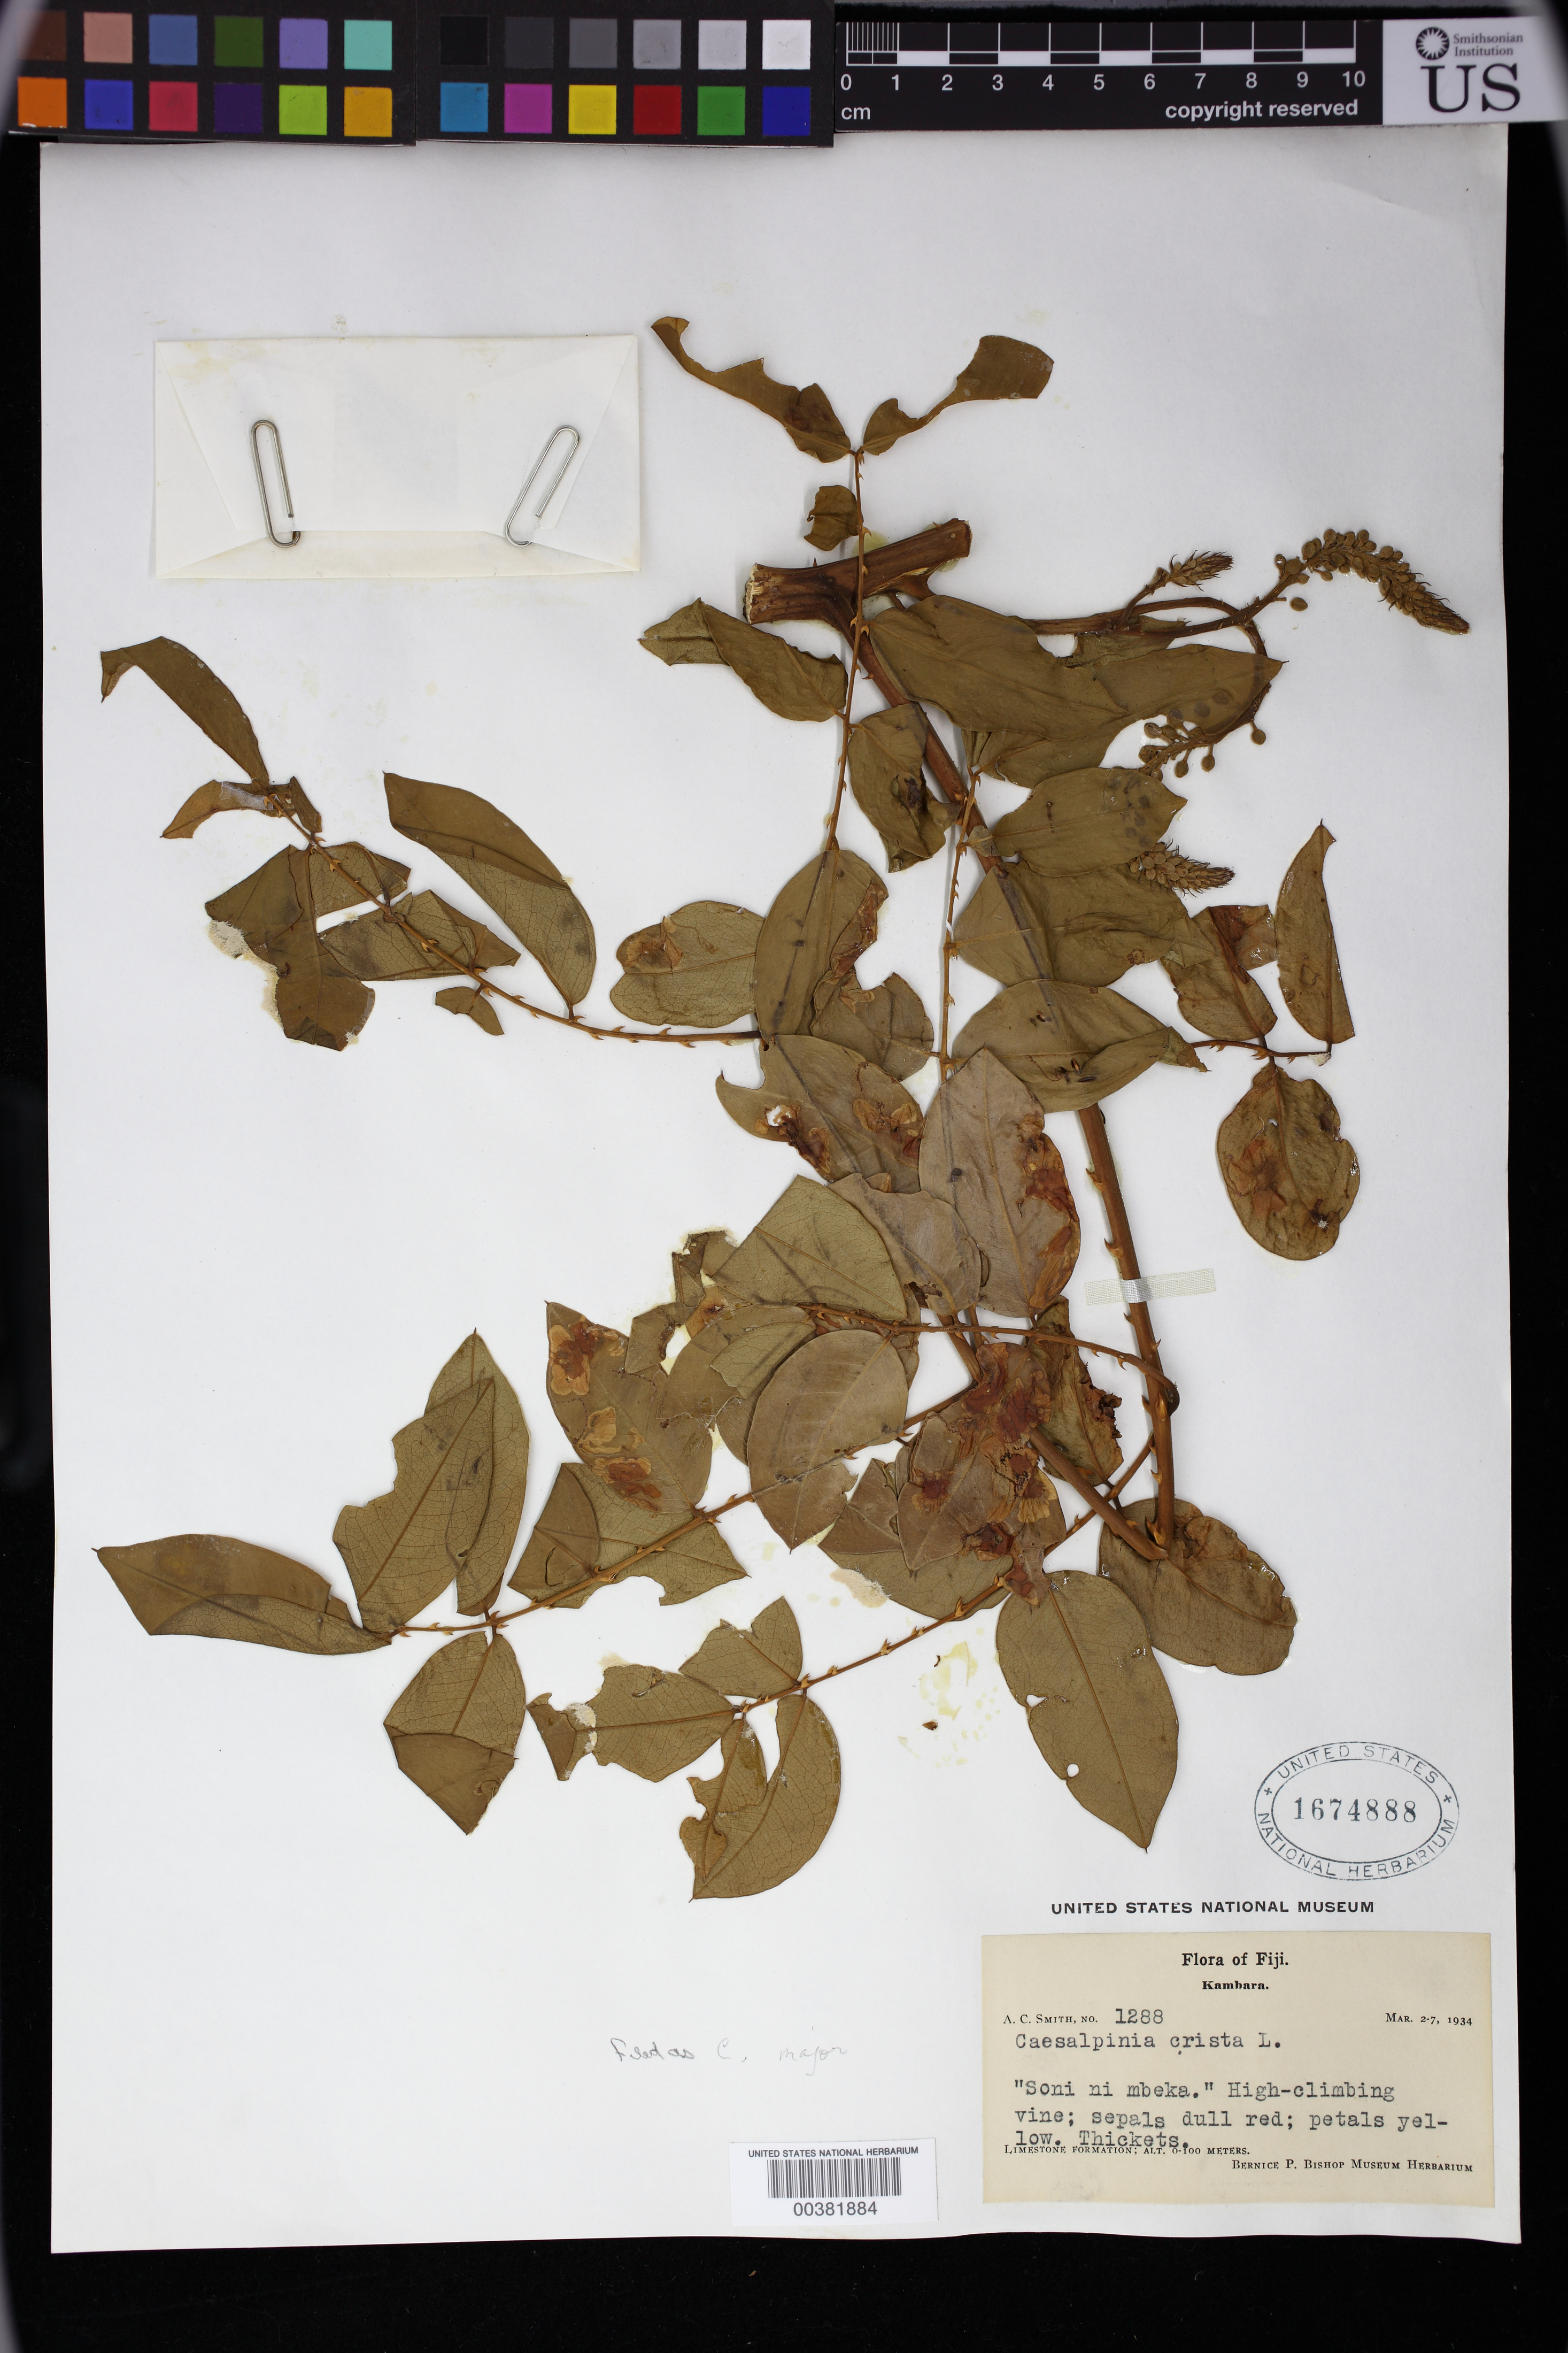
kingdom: Plantae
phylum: Tracheophyta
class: Magnoliopsida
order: Fabales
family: Fabaceae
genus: Guilandina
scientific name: Guilandina major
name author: (Medik.) Small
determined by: Wagner, W. L., (BOT), Smithsonian Institution - National Museum of Natural History (UNITED STATES)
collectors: A. C. Smith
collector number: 1288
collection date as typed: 02 Mar 1934 to 07 Mar 1934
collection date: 1934-03-02/1934-03-07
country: Fiji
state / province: Eastern Division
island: Kabara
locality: Kambara i. [= kabara i.] [Lau Is.]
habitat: Thickets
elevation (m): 0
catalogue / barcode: US 1674888